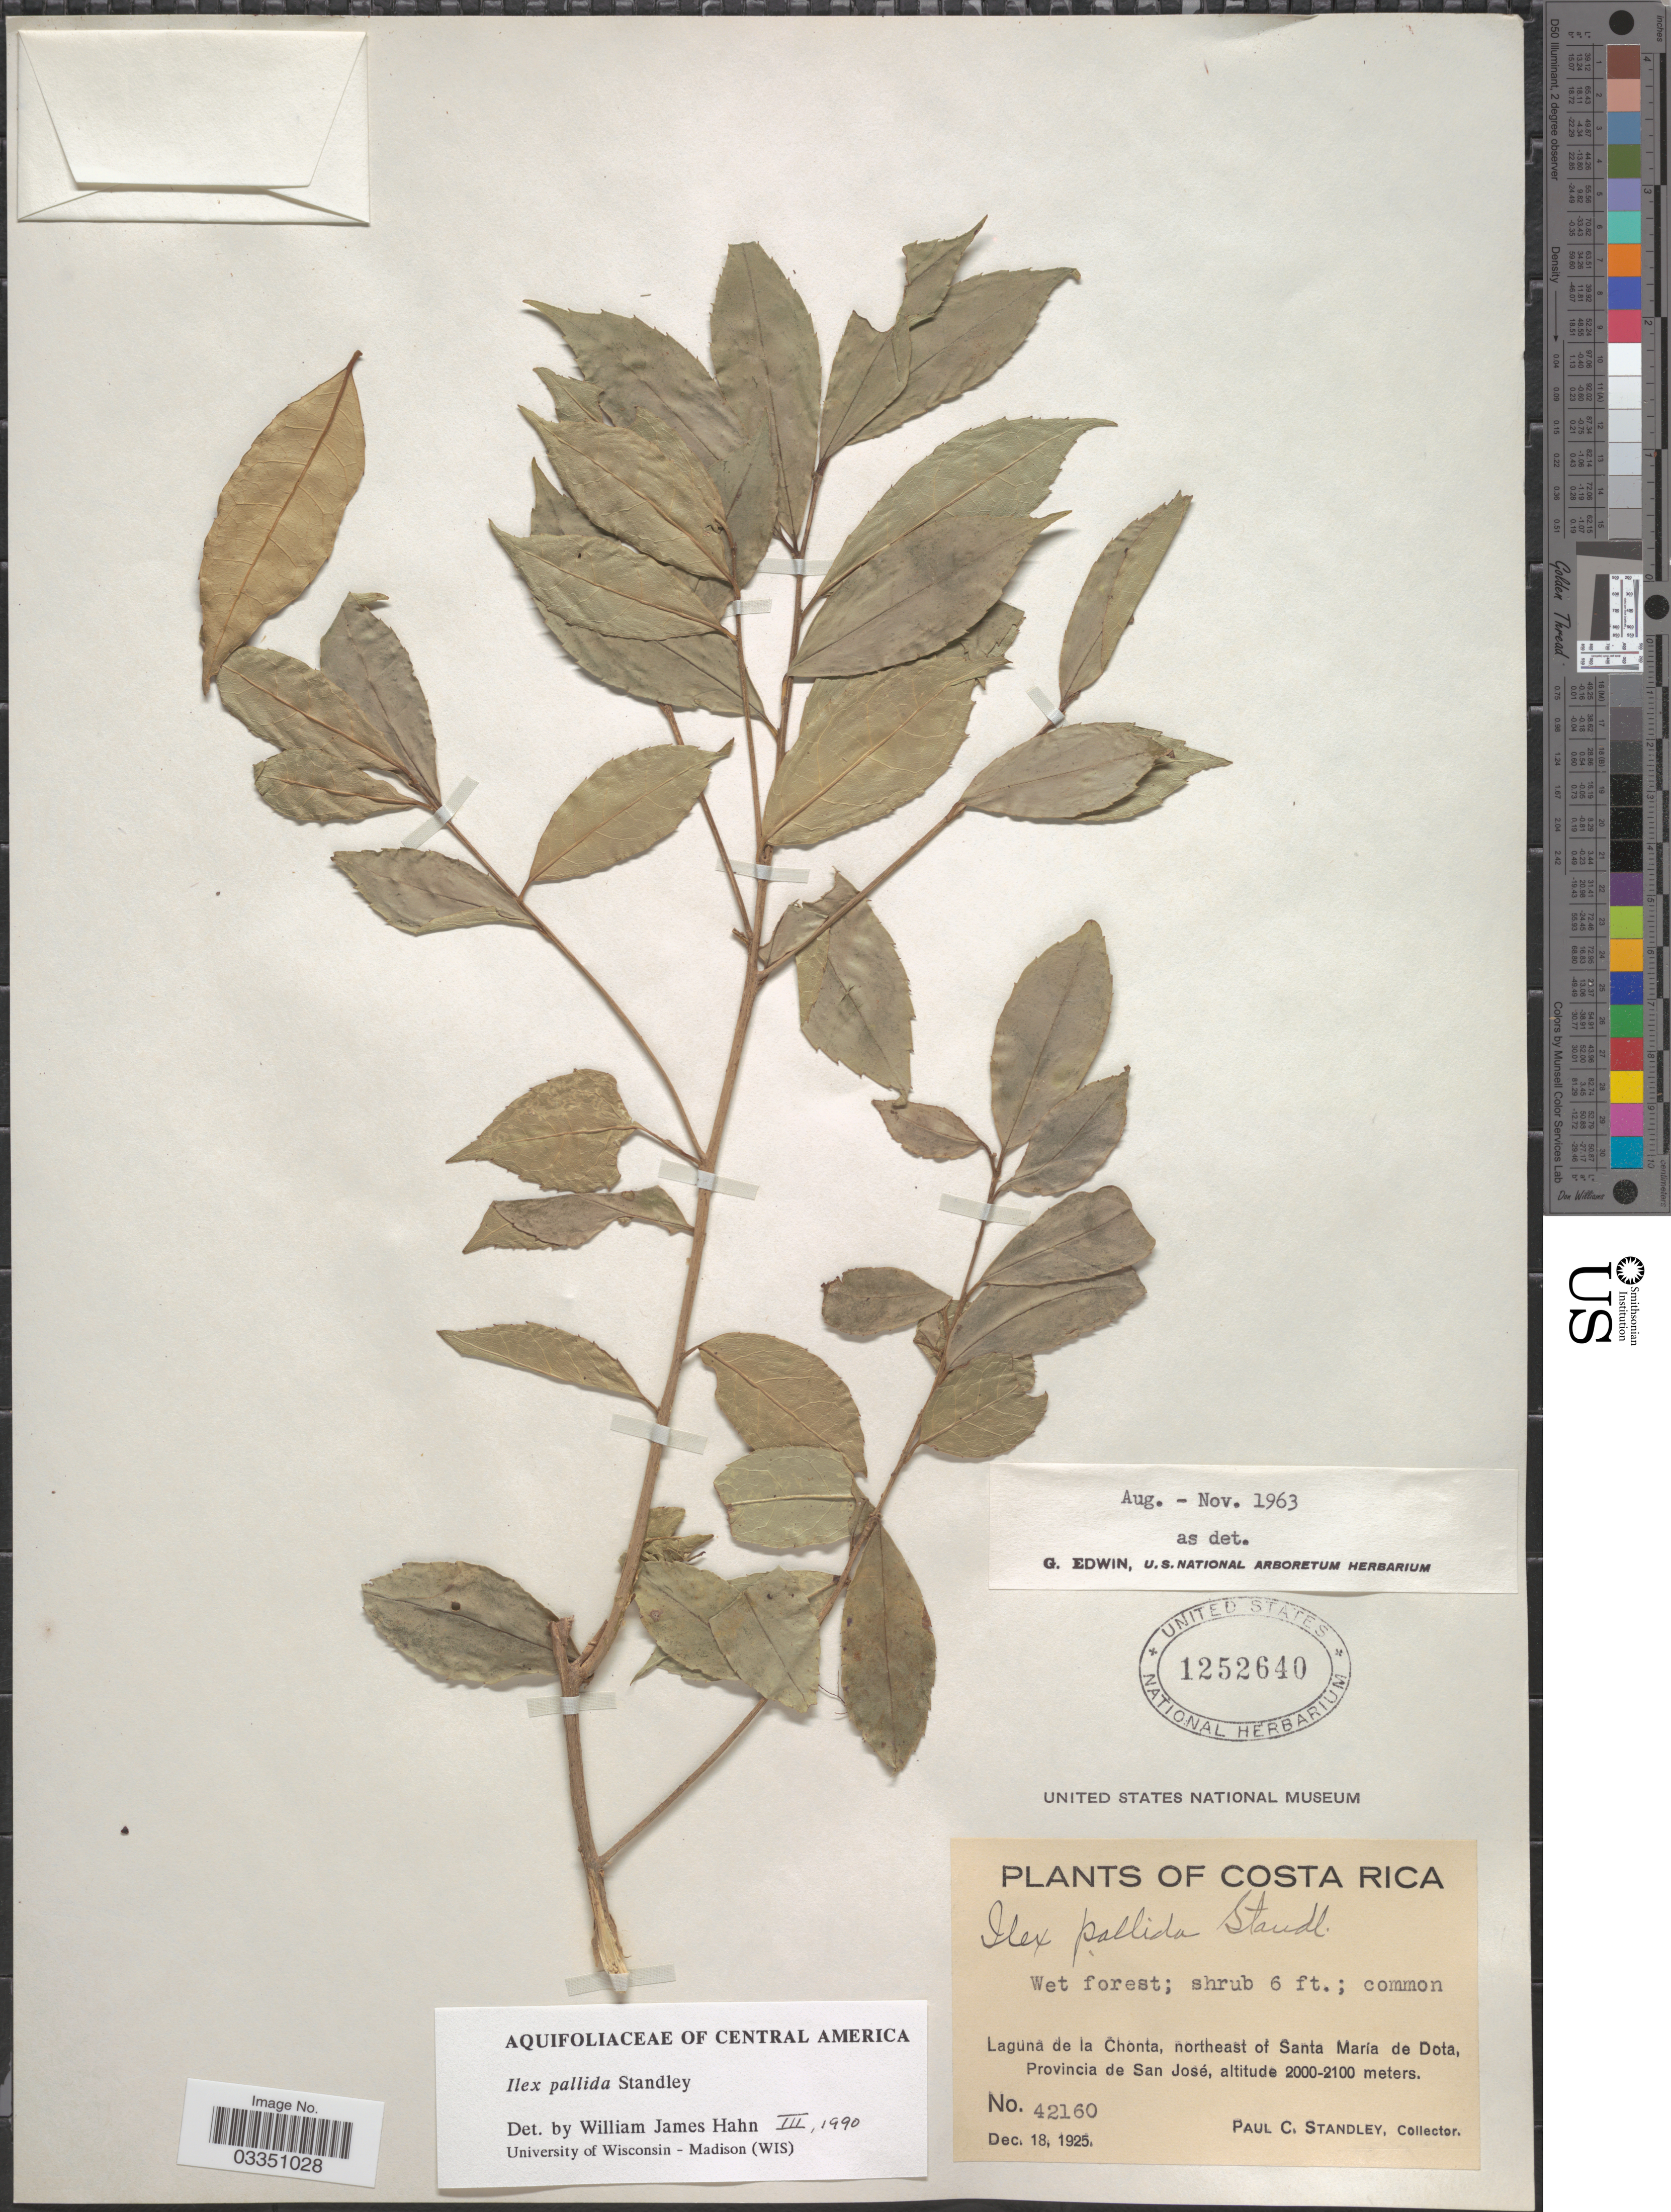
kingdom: Plantae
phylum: Tracheophyta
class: Magnoliopsida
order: Aquifoliales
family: Aquifoliaceae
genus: Ilex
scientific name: Ilex pallida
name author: Standl.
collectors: P. C. Standley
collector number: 42160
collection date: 1925-12-18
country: Costa Rica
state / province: San José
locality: Laguna de la Chonta, northeast of Santa María de Dota.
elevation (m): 2000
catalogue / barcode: US 1252640